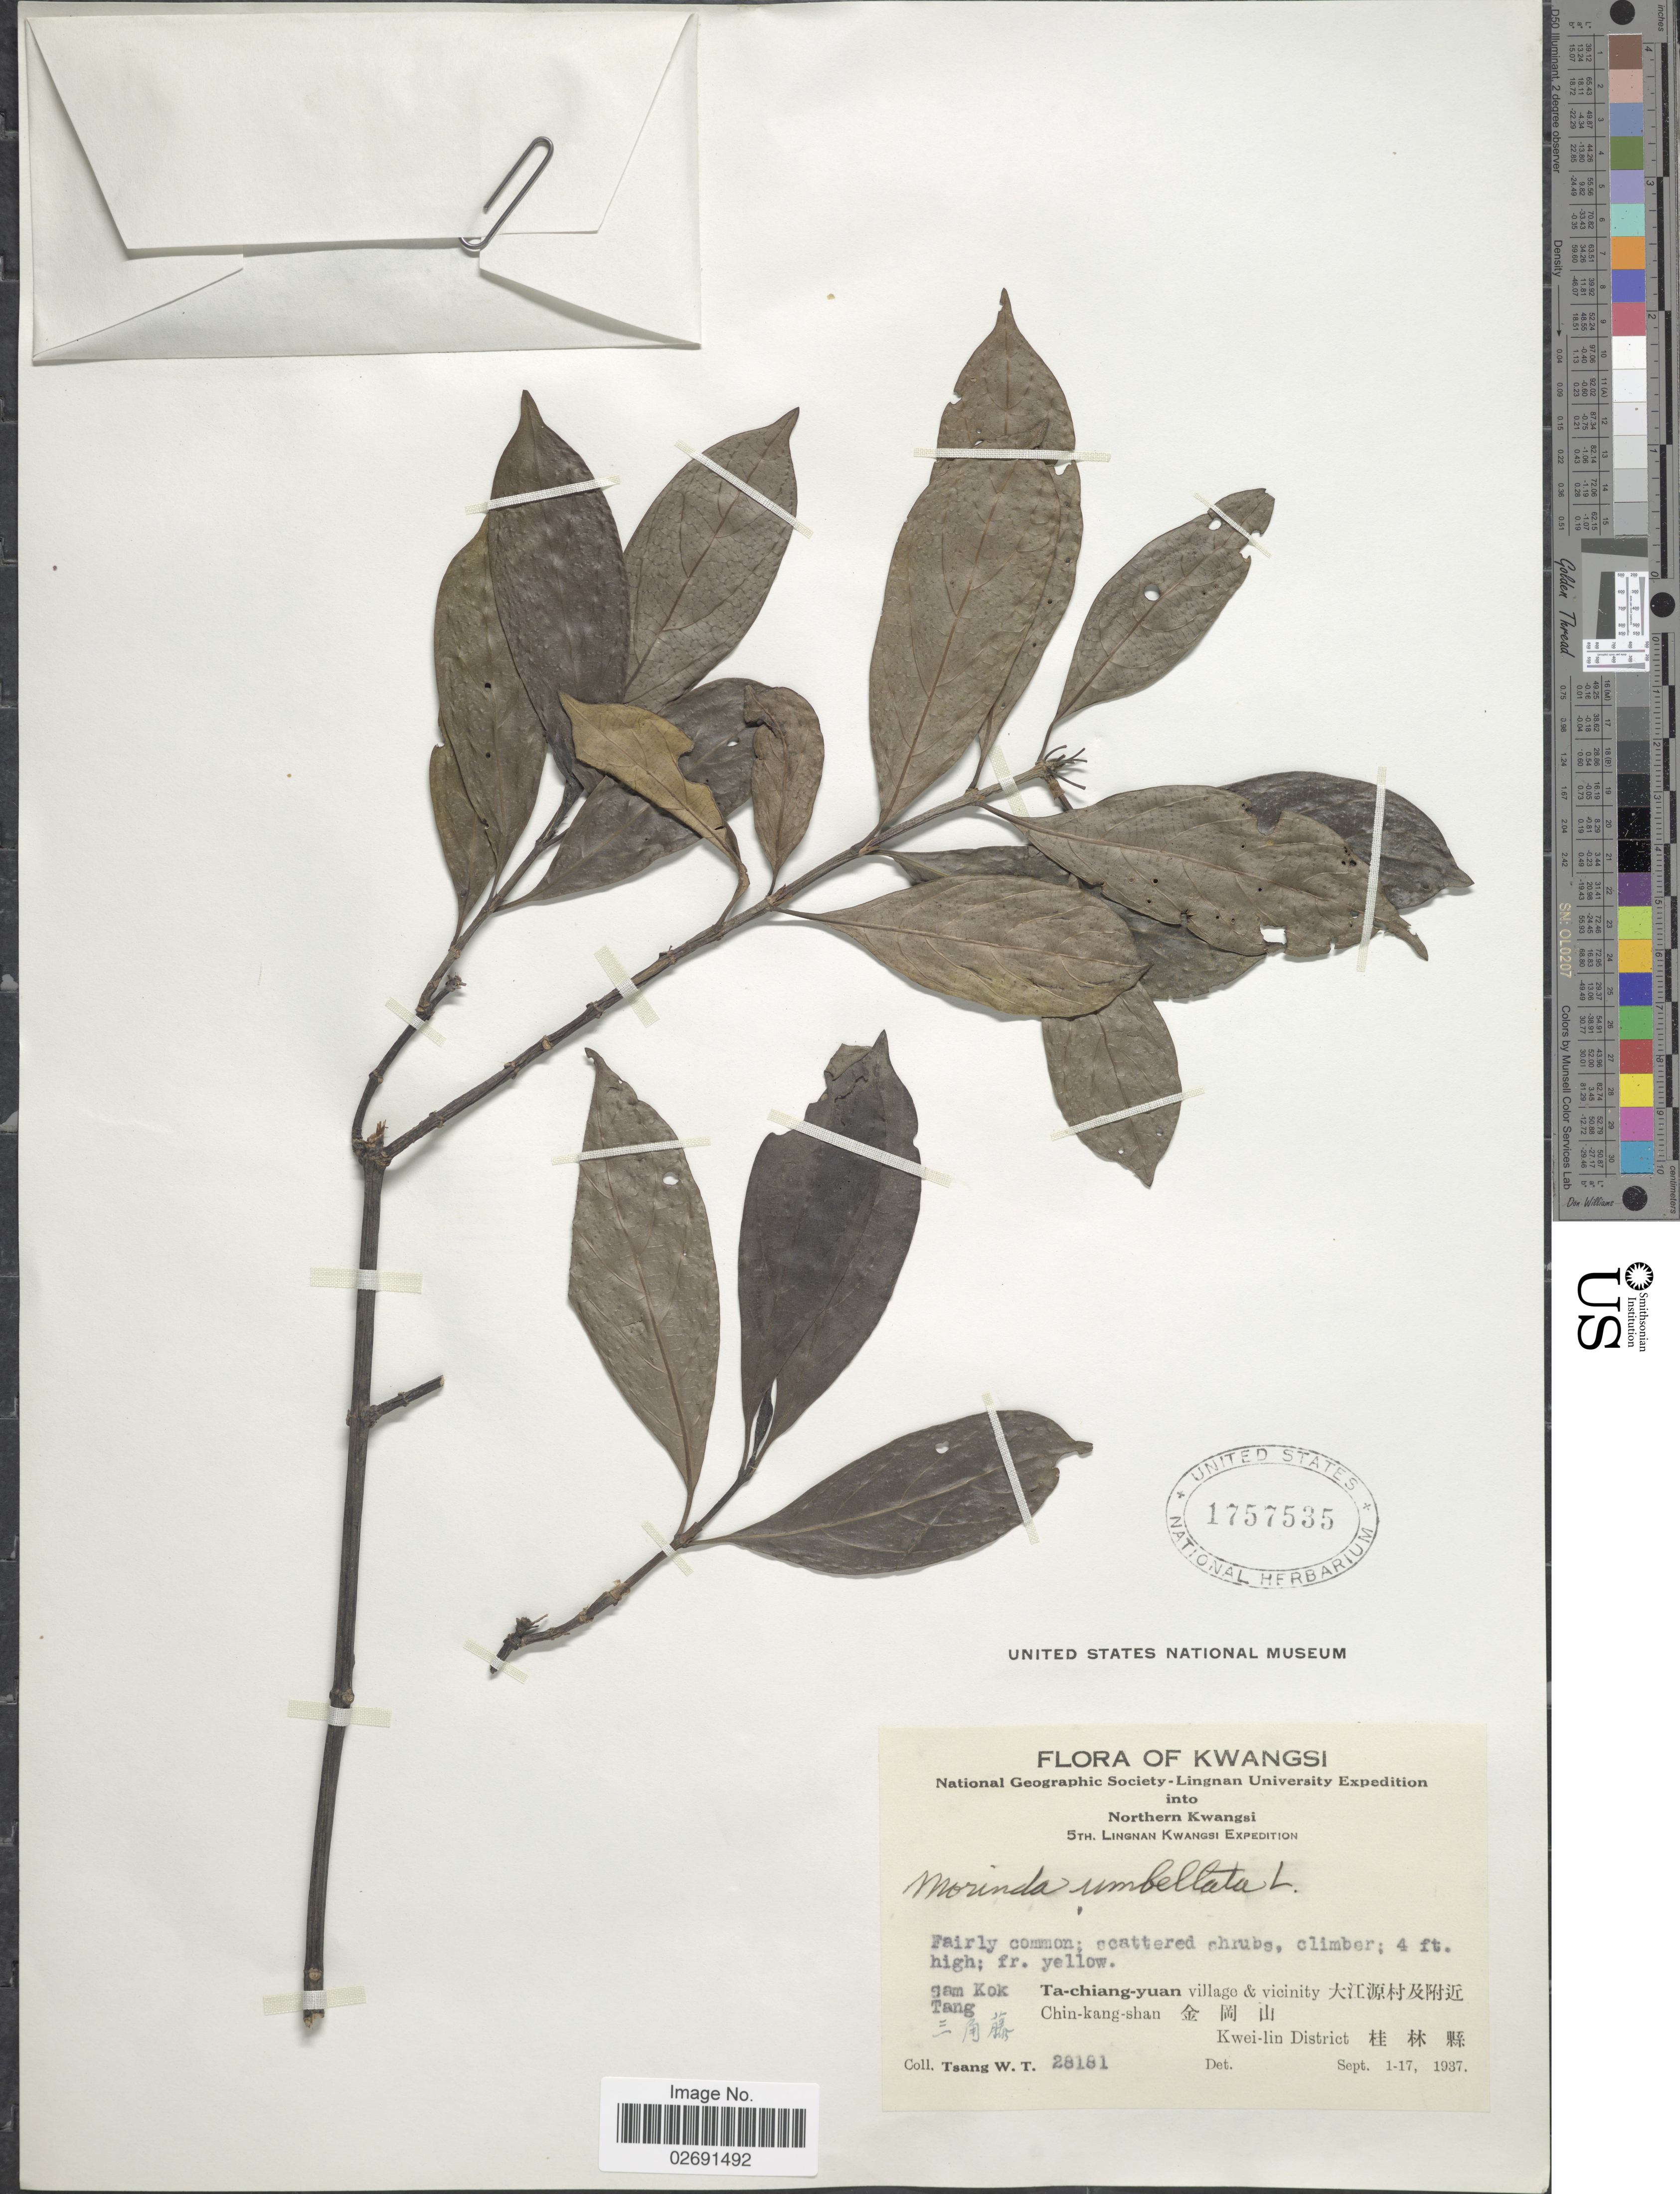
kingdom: Plantae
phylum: Tracheophyta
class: Magnoliopsida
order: Gentianales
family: Rubiaceae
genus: Gynochthodes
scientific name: Gynochthodes umbellata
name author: (L.) Razafim. & B. Bremer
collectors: T. Tsui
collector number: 28181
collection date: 1937-09-01/1937-09-17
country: China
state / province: Guangxi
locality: Kwangsi, Sam Kok Tang, Ta-chiang-yuan village & vicinity, Chin-kang-shan, Kwei-lin District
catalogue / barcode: US 1757535